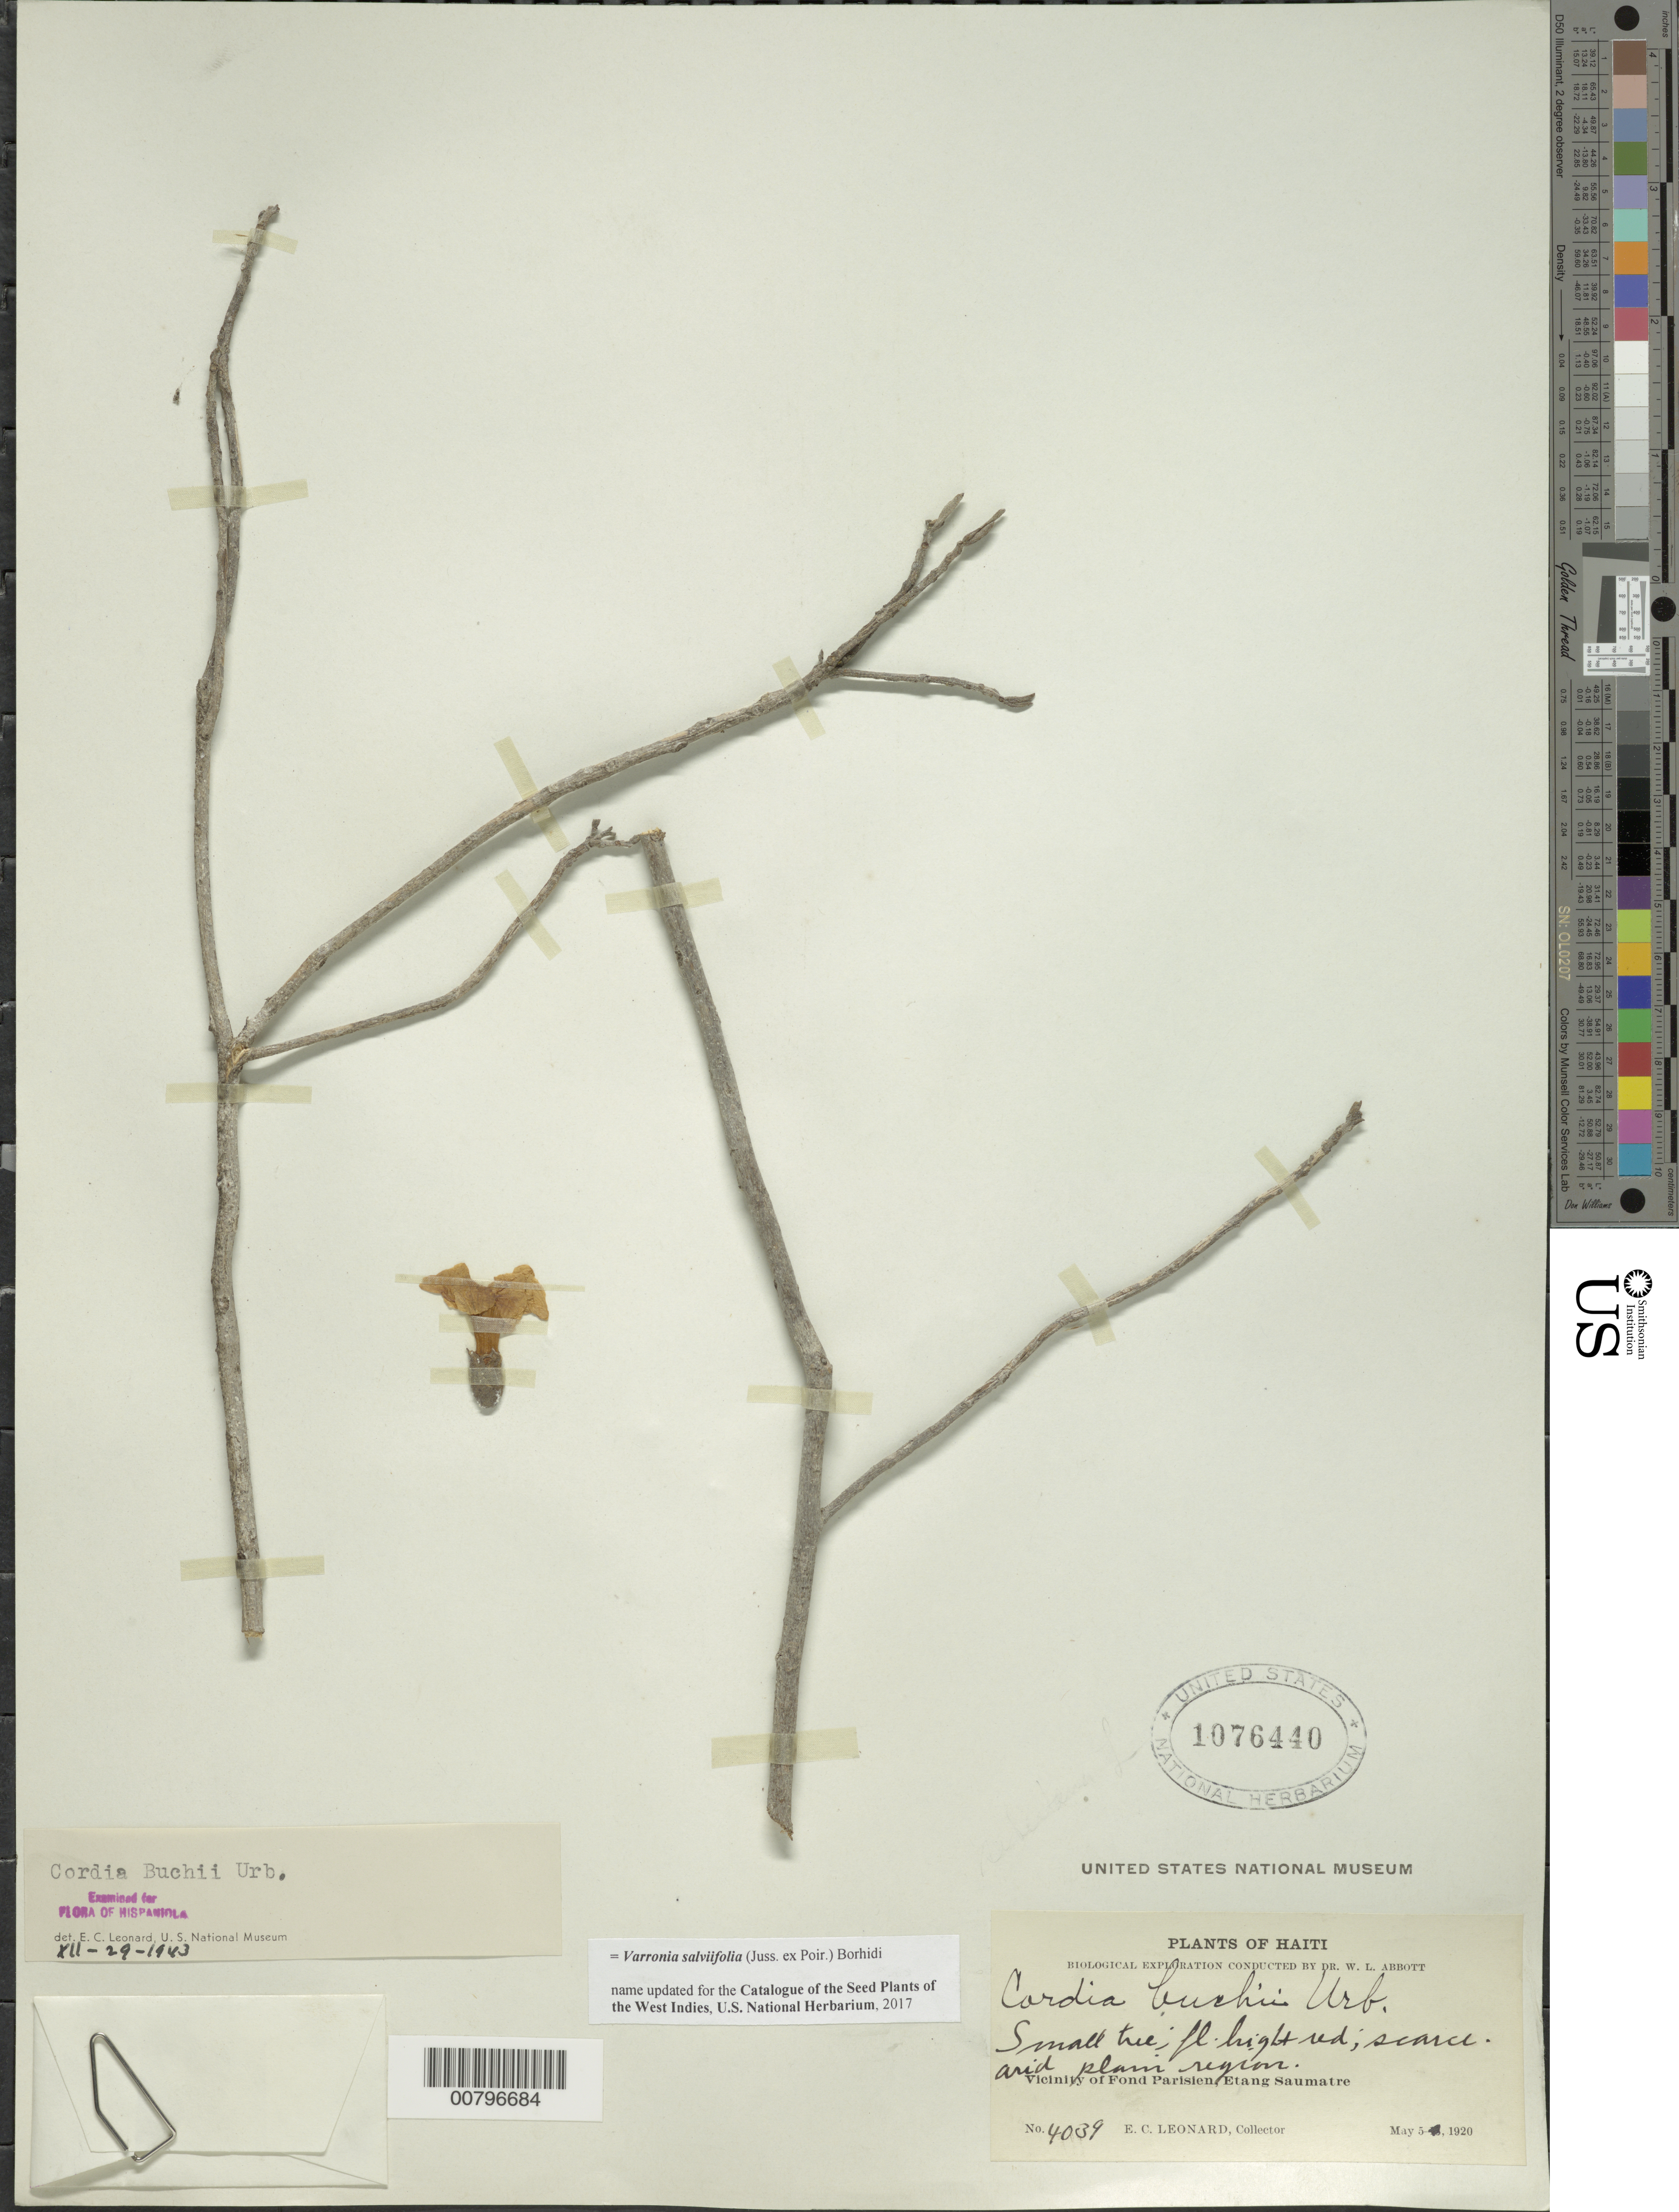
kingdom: Plantae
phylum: Tracheophyta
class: Magnoliopsida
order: Boraginales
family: Cordiaceae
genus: Varronia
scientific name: Varronia salviifolia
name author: (Juss. ex Poir.) Borhidi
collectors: E. C. Leonard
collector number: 4039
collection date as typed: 05 May 1920 to 13 May 1920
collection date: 1920-05-05/1920-05-13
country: Haiti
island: Hispaniola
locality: Etang Saumatre, vicinity of Fond Parisien.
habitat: Arid plain region.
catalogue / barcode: US 1076440